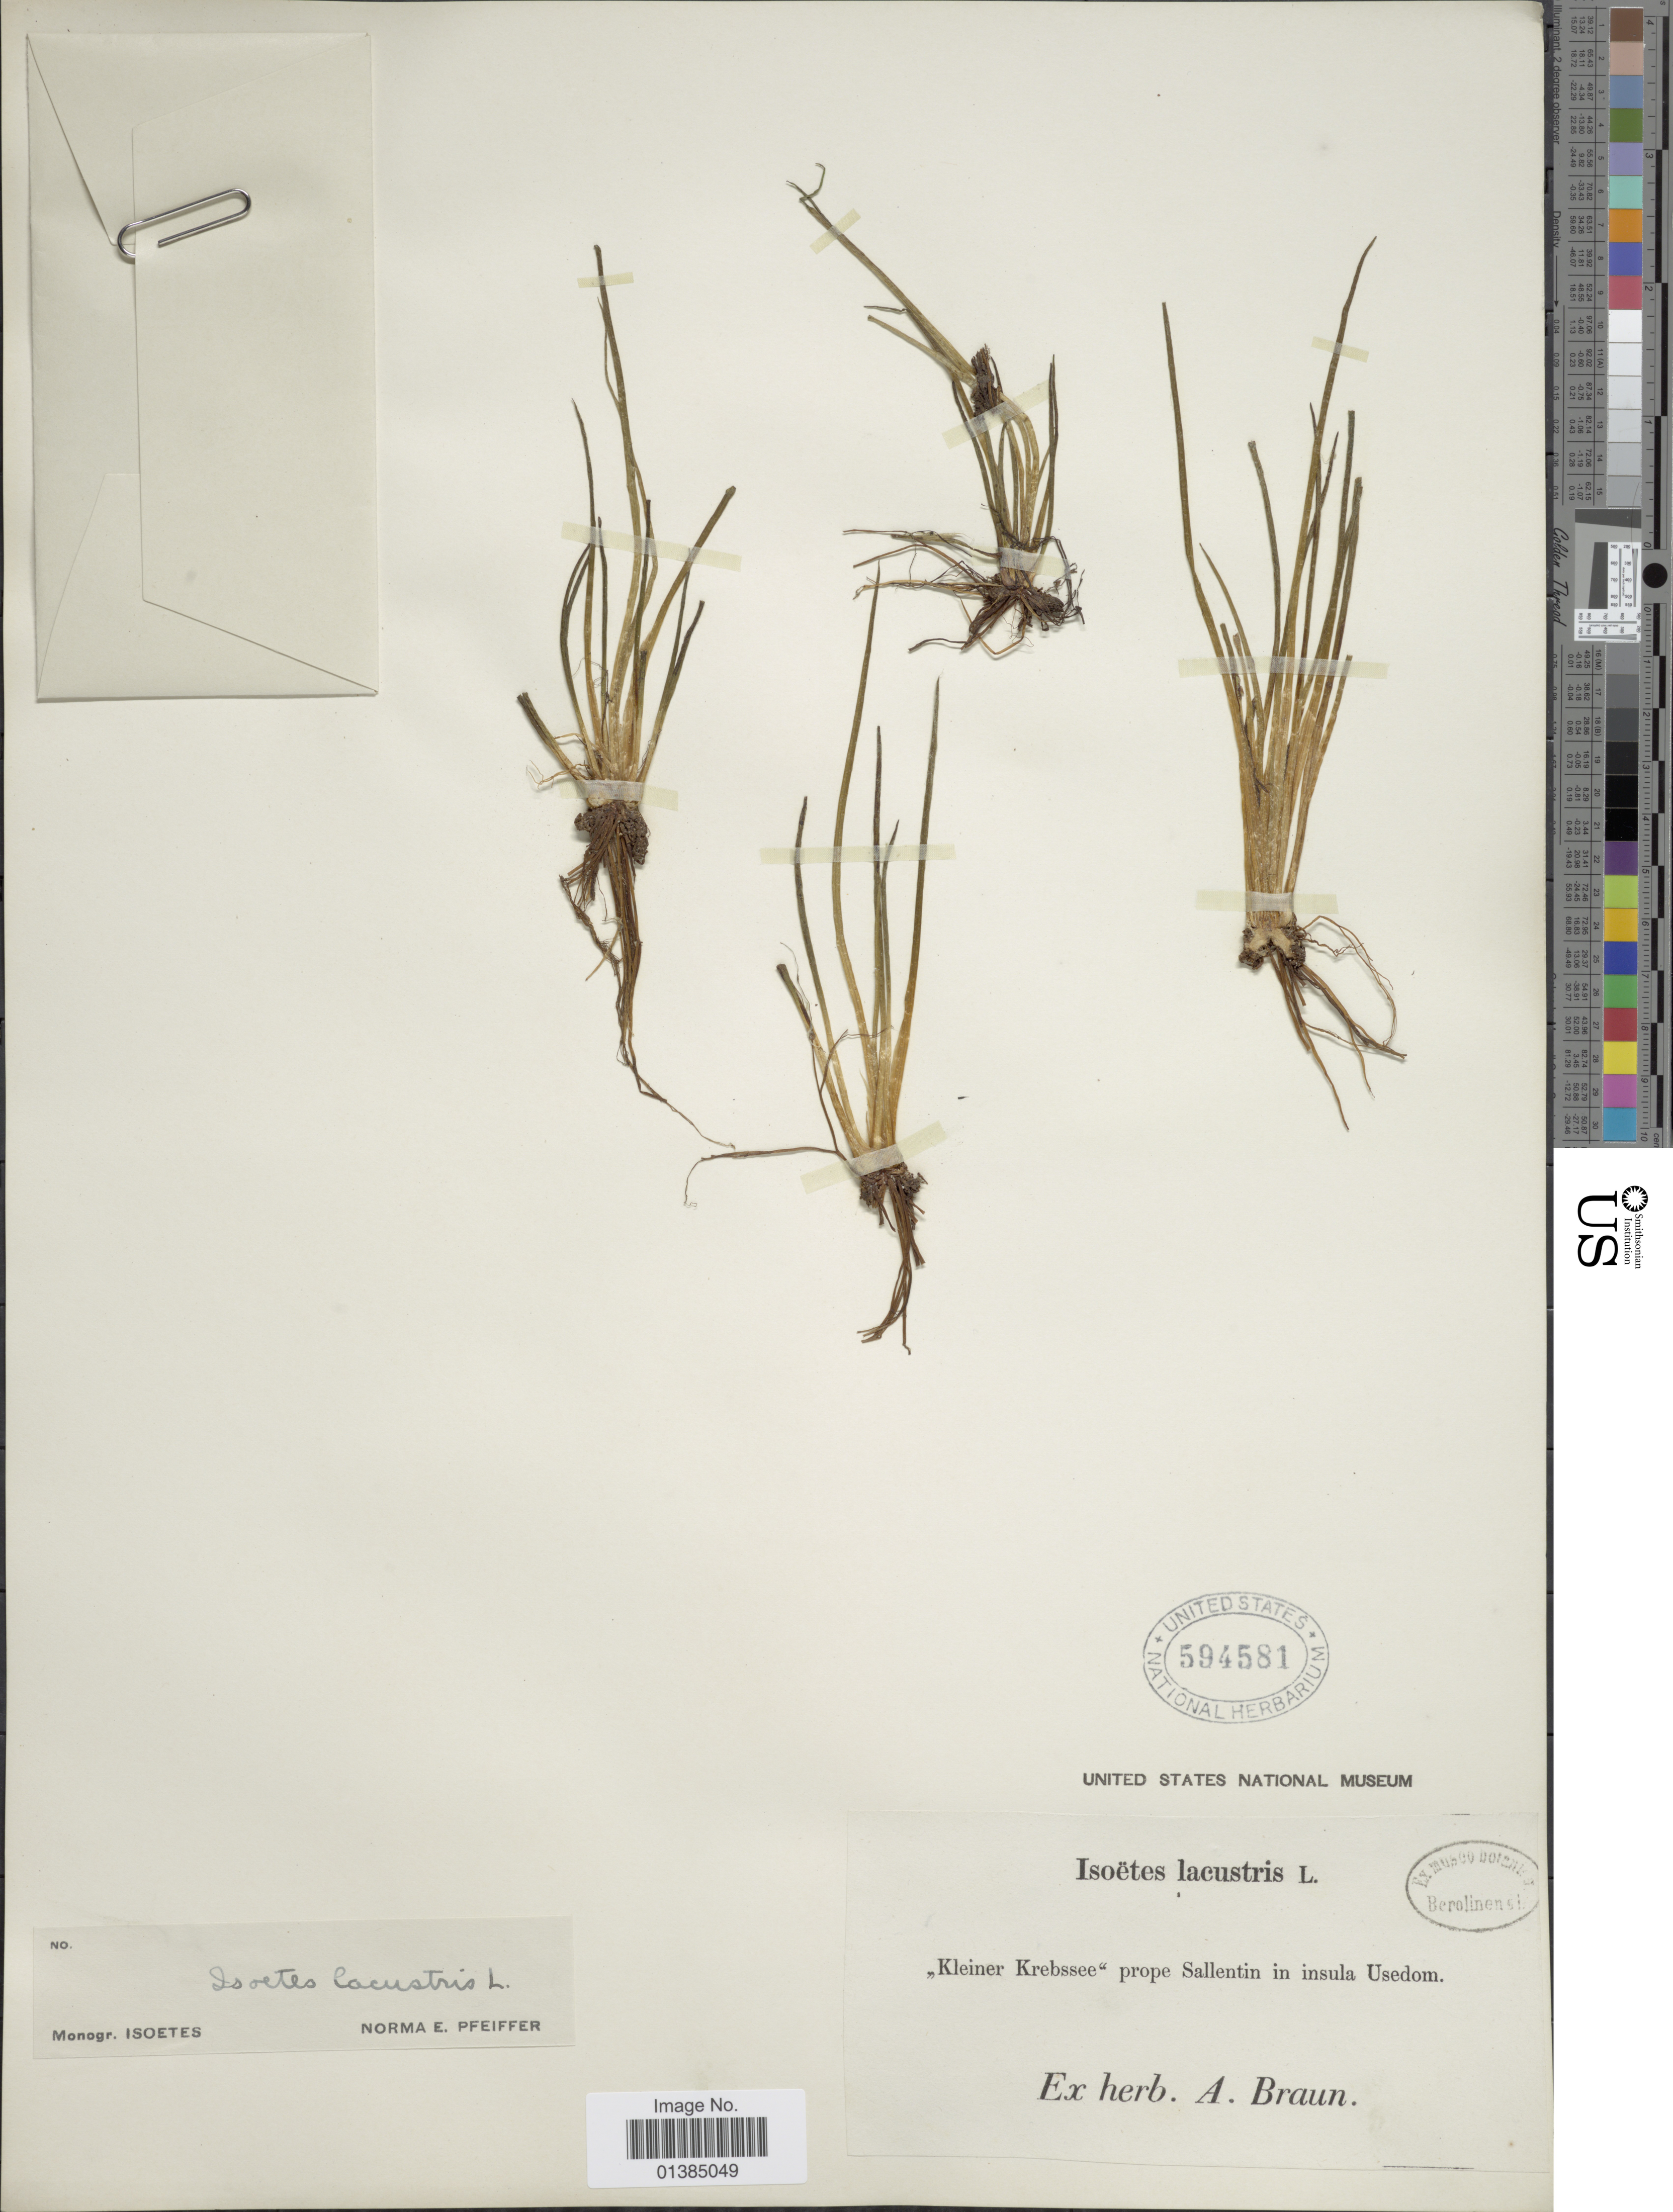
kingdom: Plantae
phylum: Tracheophyta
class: Lycopodiopsida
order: Isoetales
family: Isoetaceae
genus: Isoetes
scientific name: Isoetes lacustris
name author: L.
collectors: ex herb. A. Braun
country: Germany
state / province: Mecklenburg-Vorpommern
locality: "Kleiner Krebssee" prope Sallentin in insula Usedom.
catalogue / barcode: US 594581